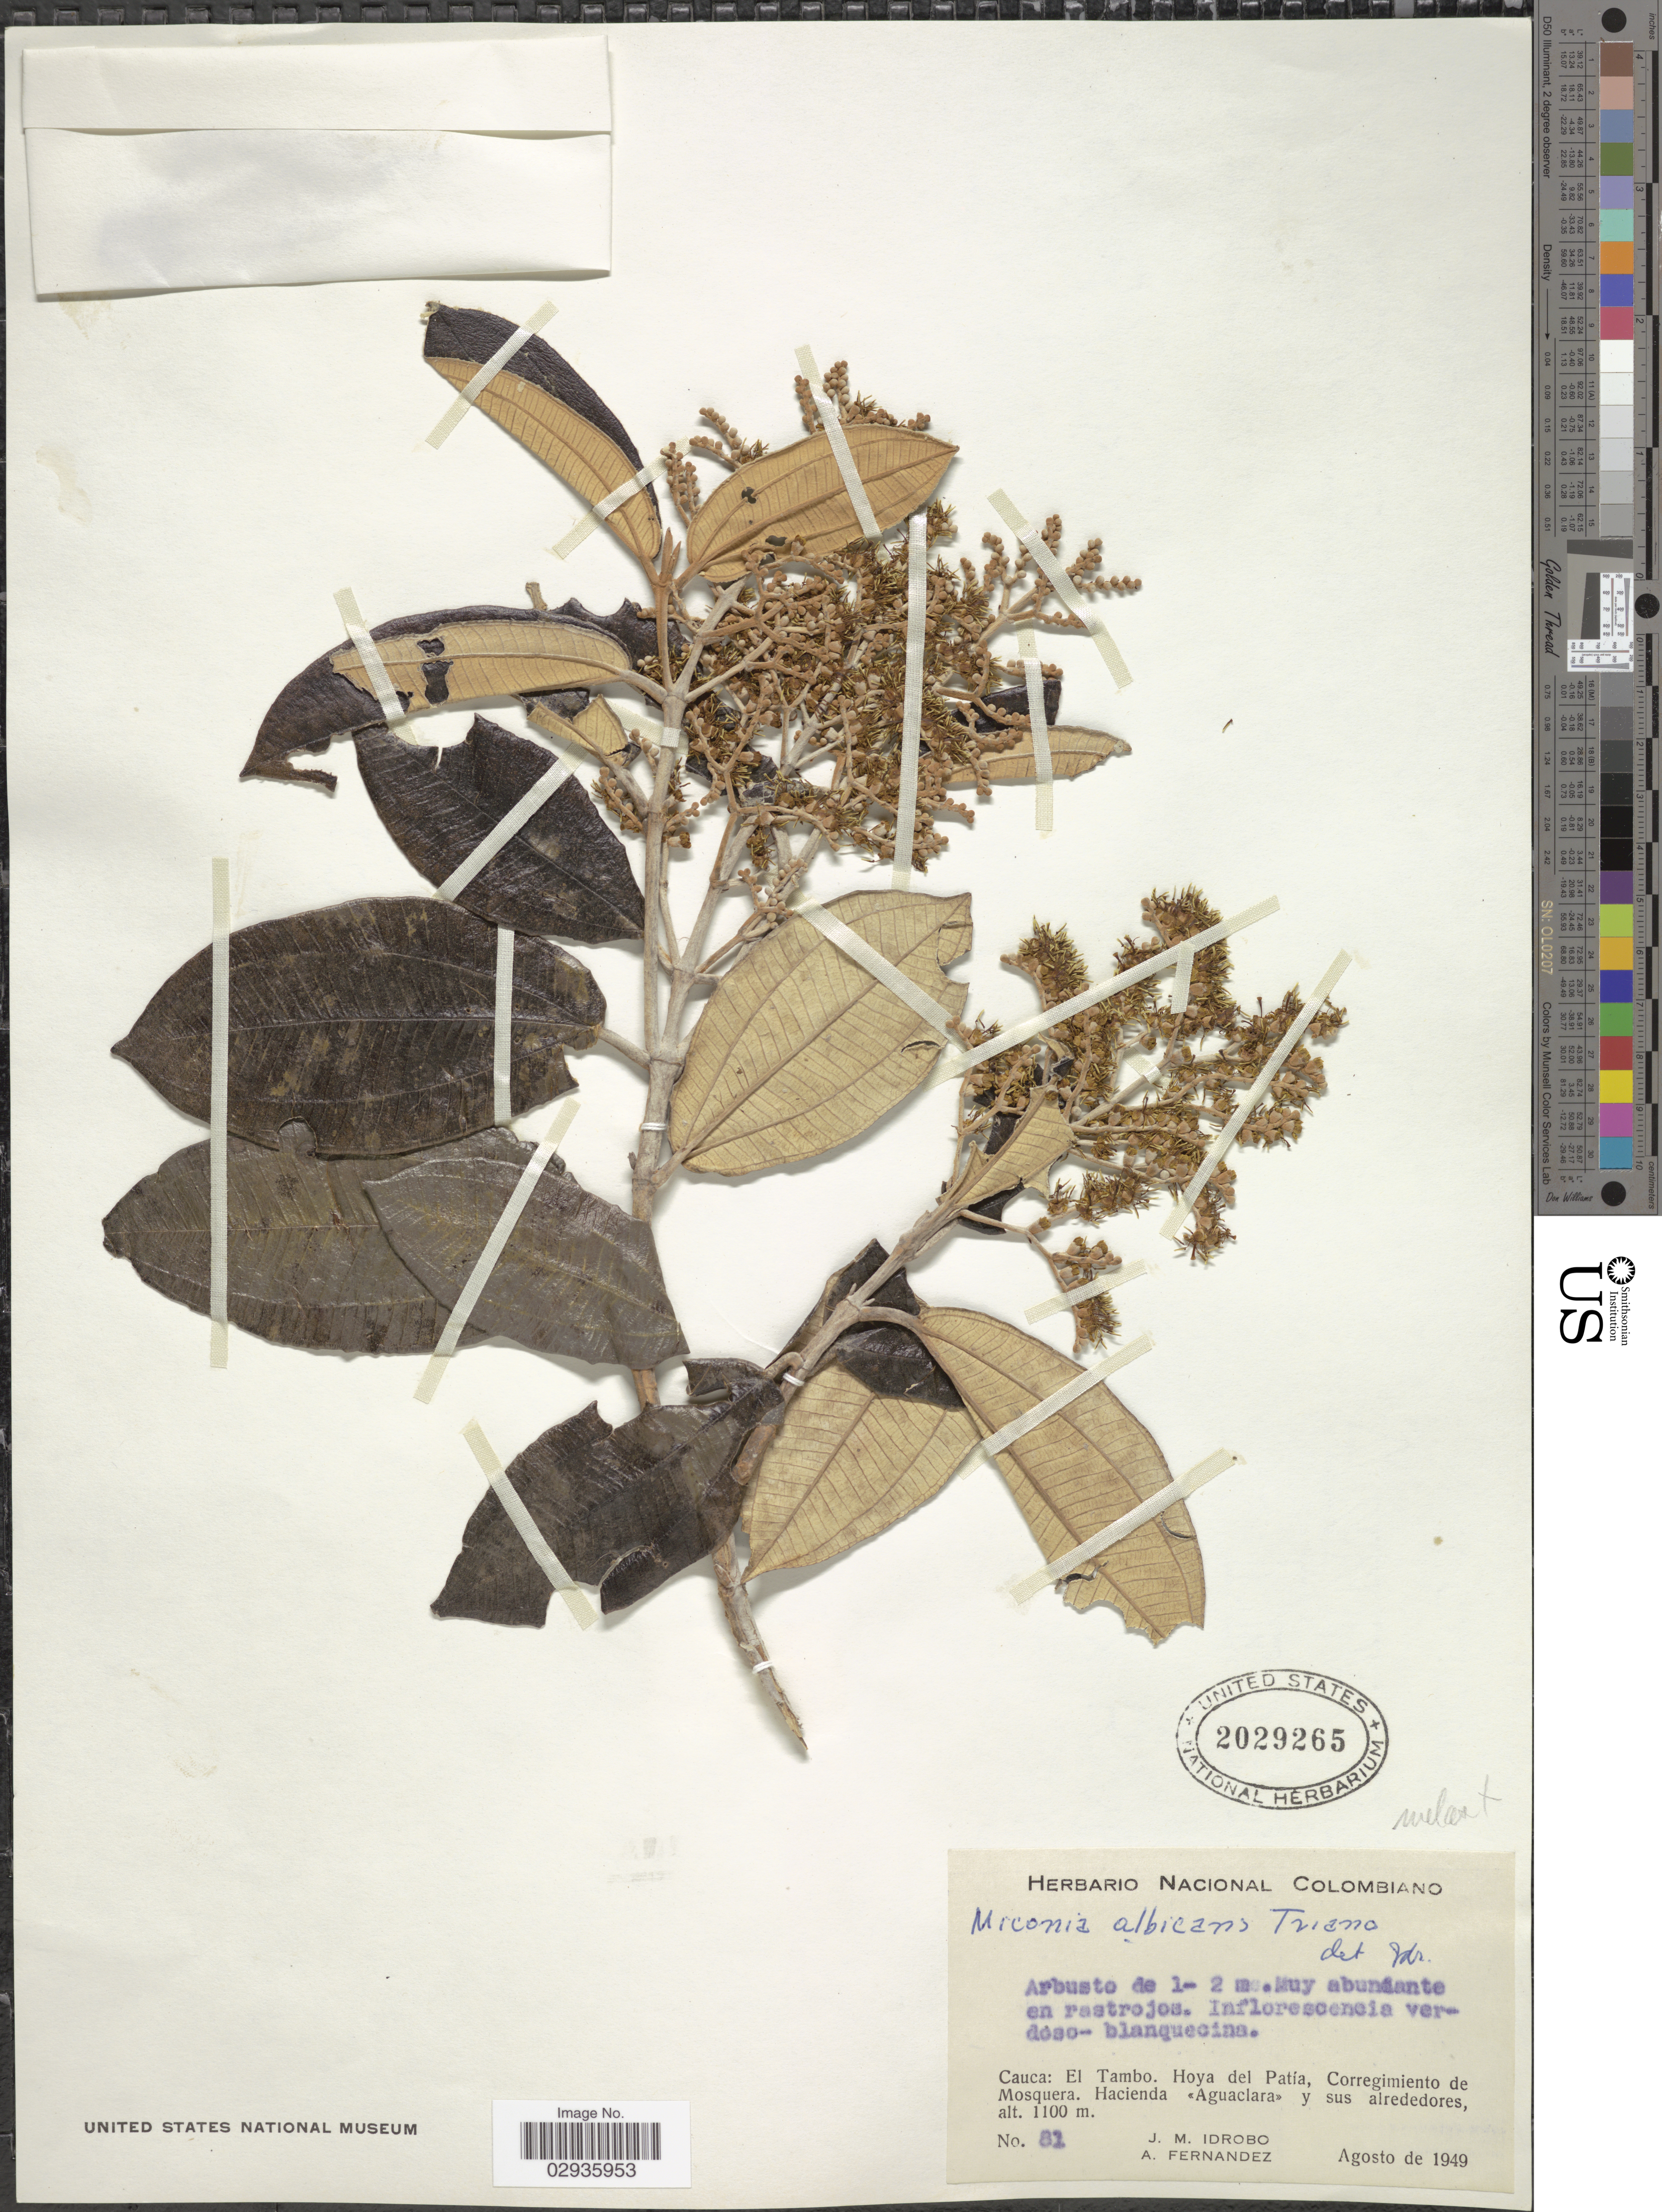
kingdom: Plantae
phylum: Tracheophyta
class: Magnoliopsida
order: Myrtales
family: Melastomataceae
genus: Miconia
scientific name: Miconia albicans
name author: (Sw.) Steud.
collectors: J. M. Idrobo & A. Fernandez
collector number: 81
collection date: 1949-08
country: Colombia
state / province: Cauca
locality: El Tambo. Hoya del Patía, Corregimiento de Mosquera. Hacienda <<Aguaclara>> y sus alrededores.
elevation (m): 1100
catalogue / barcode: US 2029265